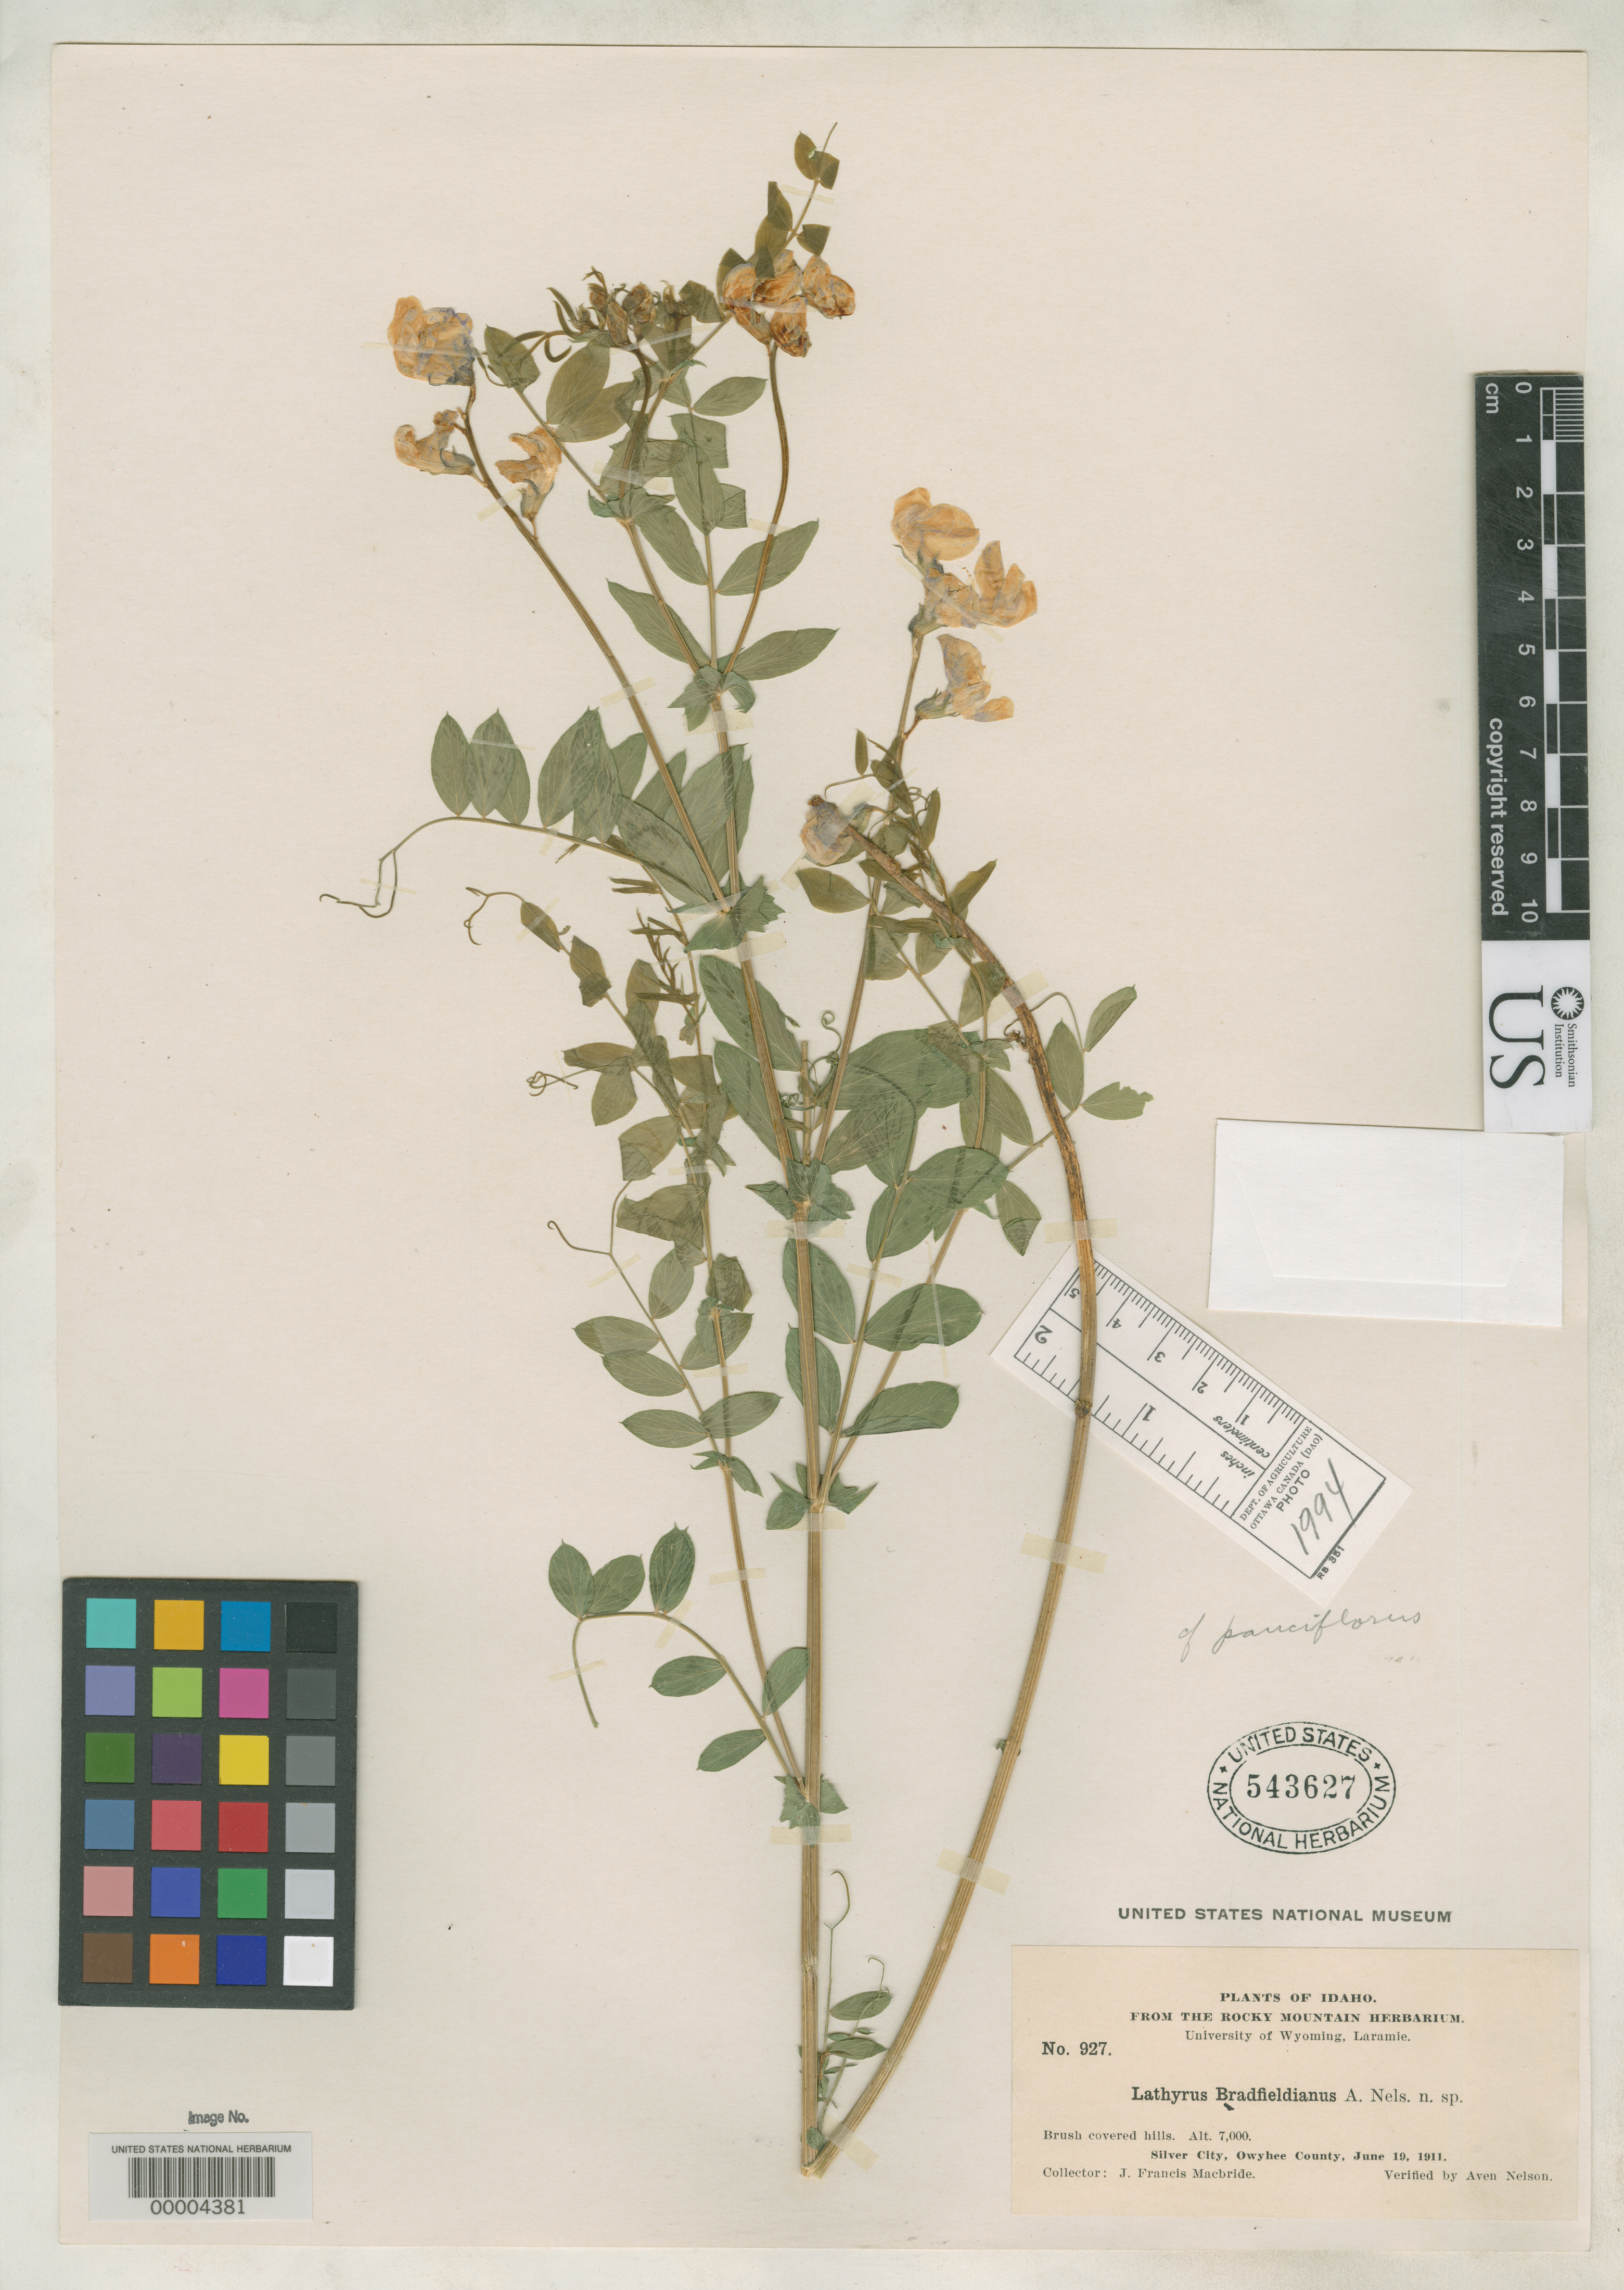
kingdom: Plantae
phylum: Tracheophyta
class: Magnoliopsida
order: Fabales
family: Fabaceae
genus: Lathyrus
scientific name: Lathyrus bradfieldianus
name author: A. Nelson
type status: Isotype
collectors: J. F. Macbride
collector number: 927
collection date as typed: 19 Jun 1911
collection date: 1911-06-19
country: United States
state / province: Idaho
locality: Silver City.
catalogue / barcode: US 543627